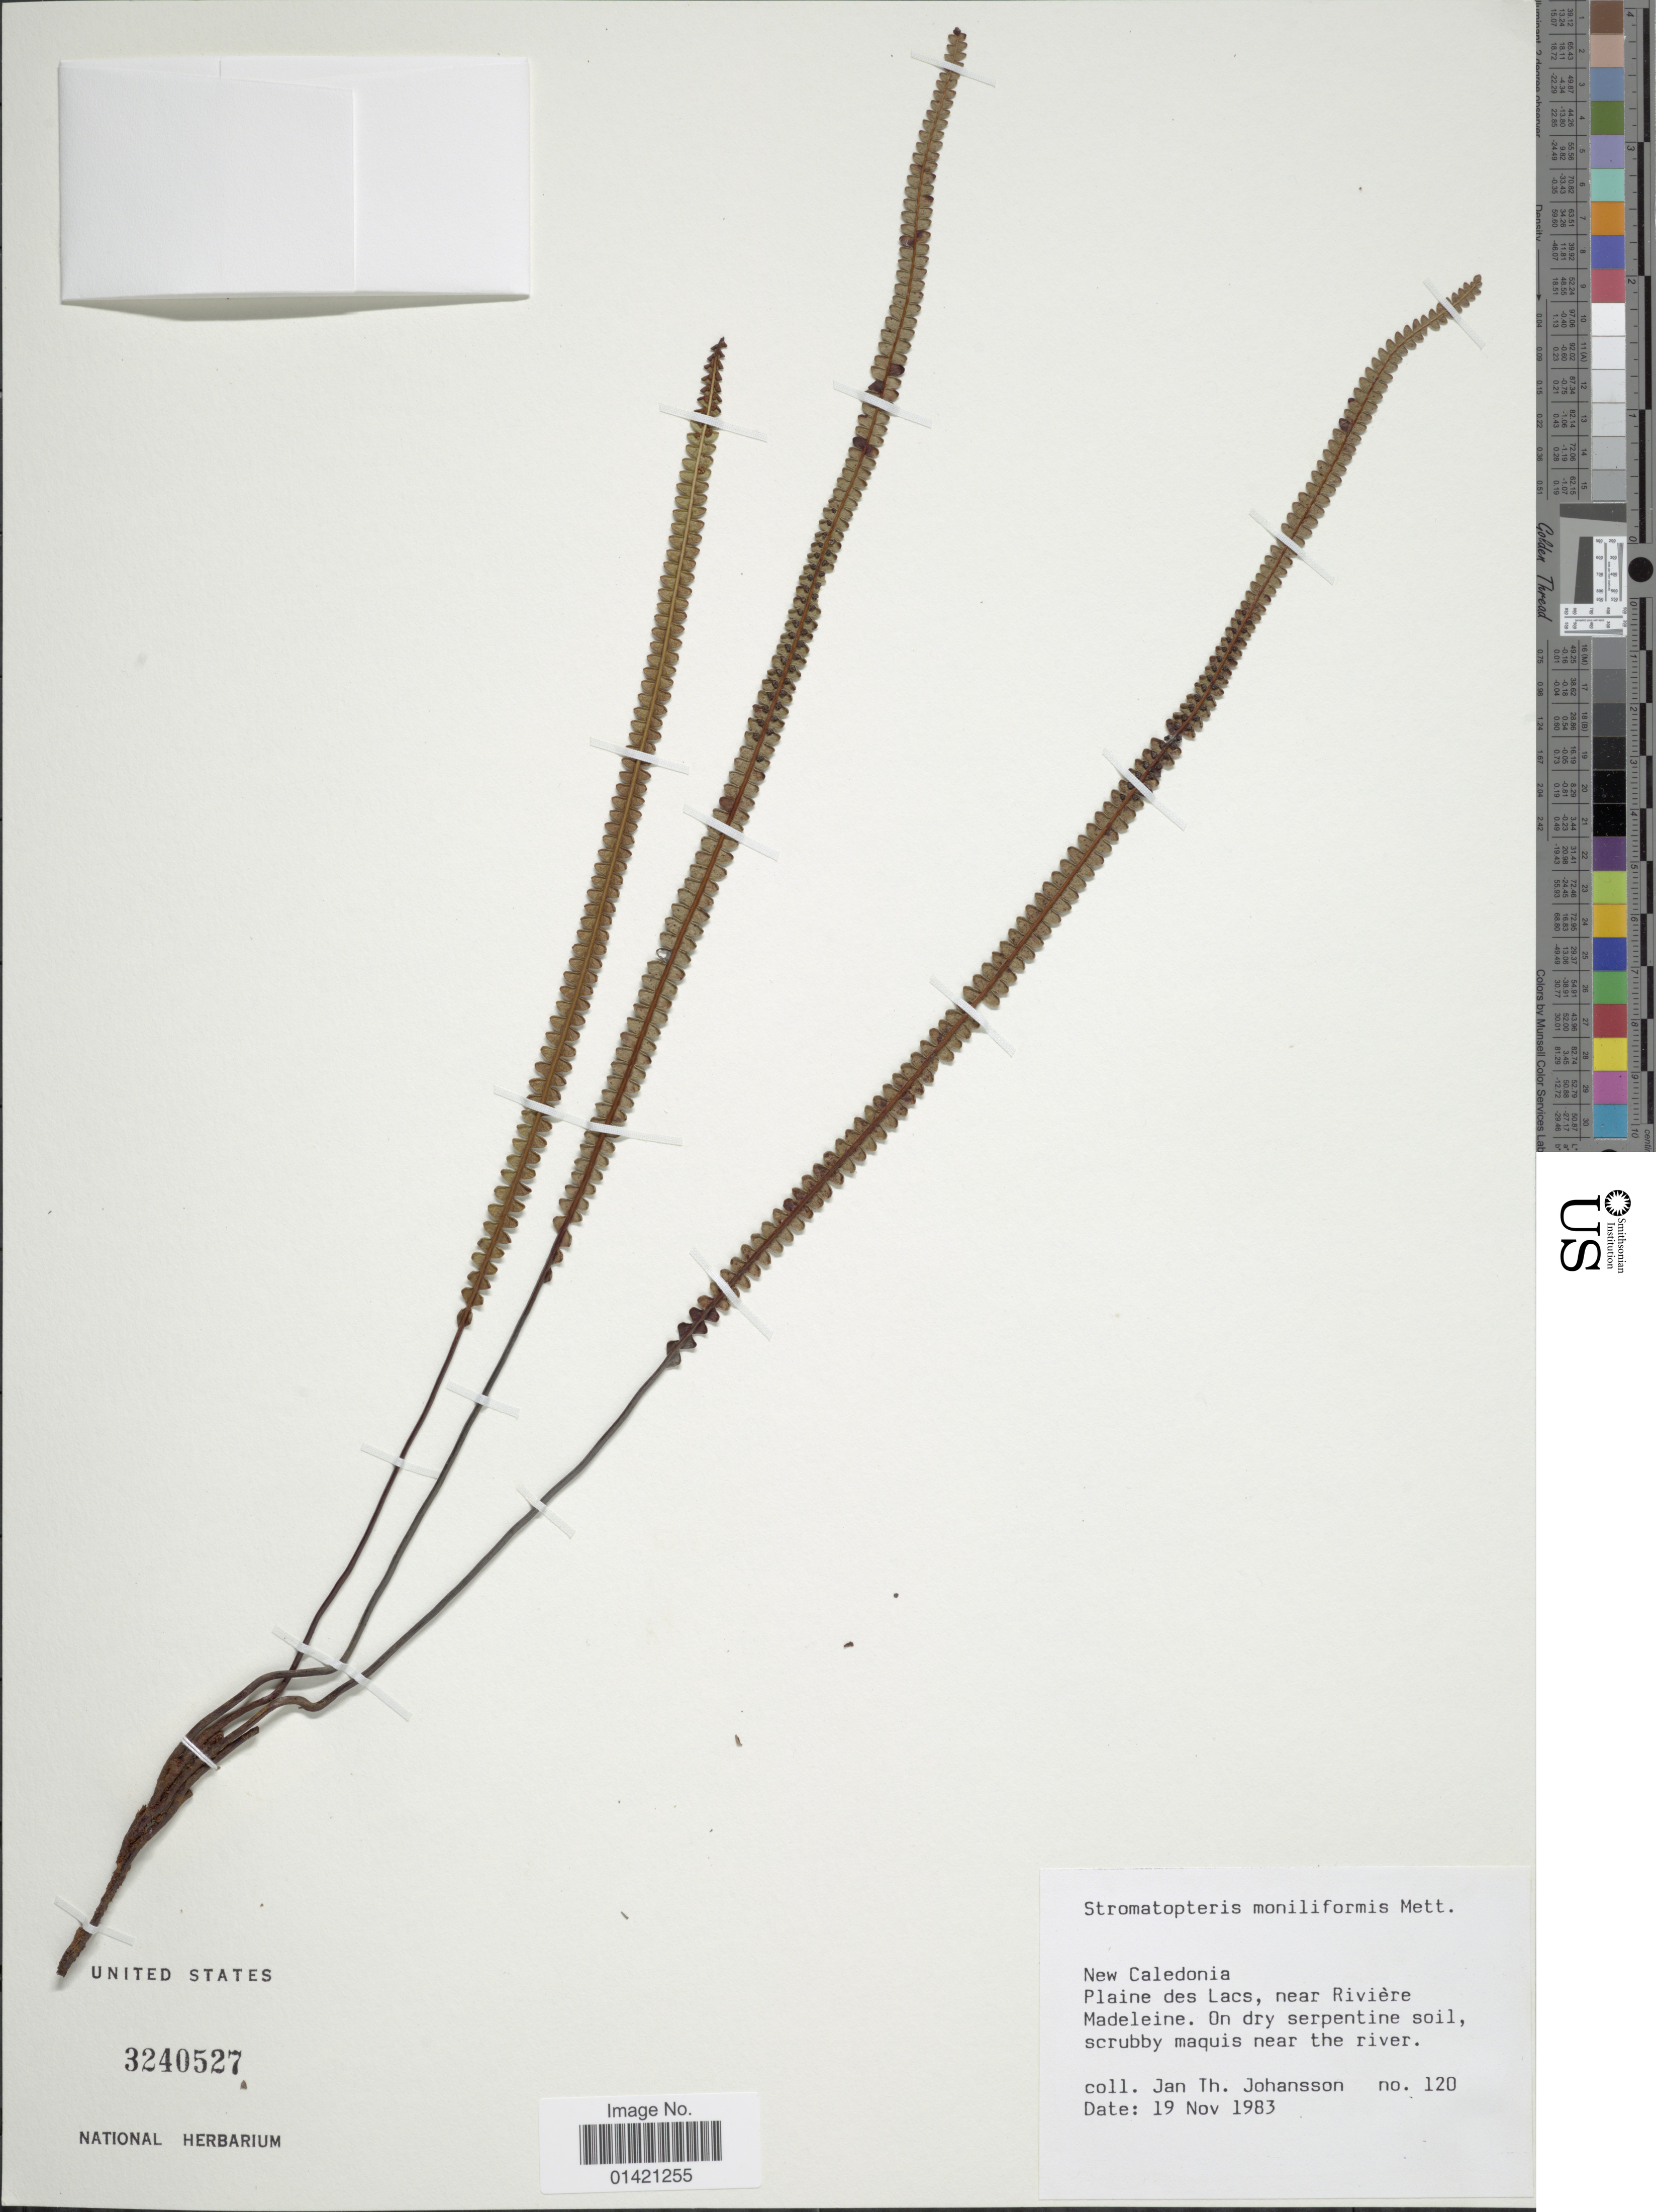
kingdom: Plantae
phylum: Tracheophyta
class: Polypodiopsida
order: Gleicheniales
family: Gleicheniaceae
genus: Stromatopteris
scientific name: Stromatopteris moniliformis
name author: Mett.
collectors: J.T. Johansson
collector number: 120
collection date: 1983-11-19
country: New Caledonia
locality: Plaine des Lacs, near Riviere Madeleine.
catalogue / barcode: US 3240527